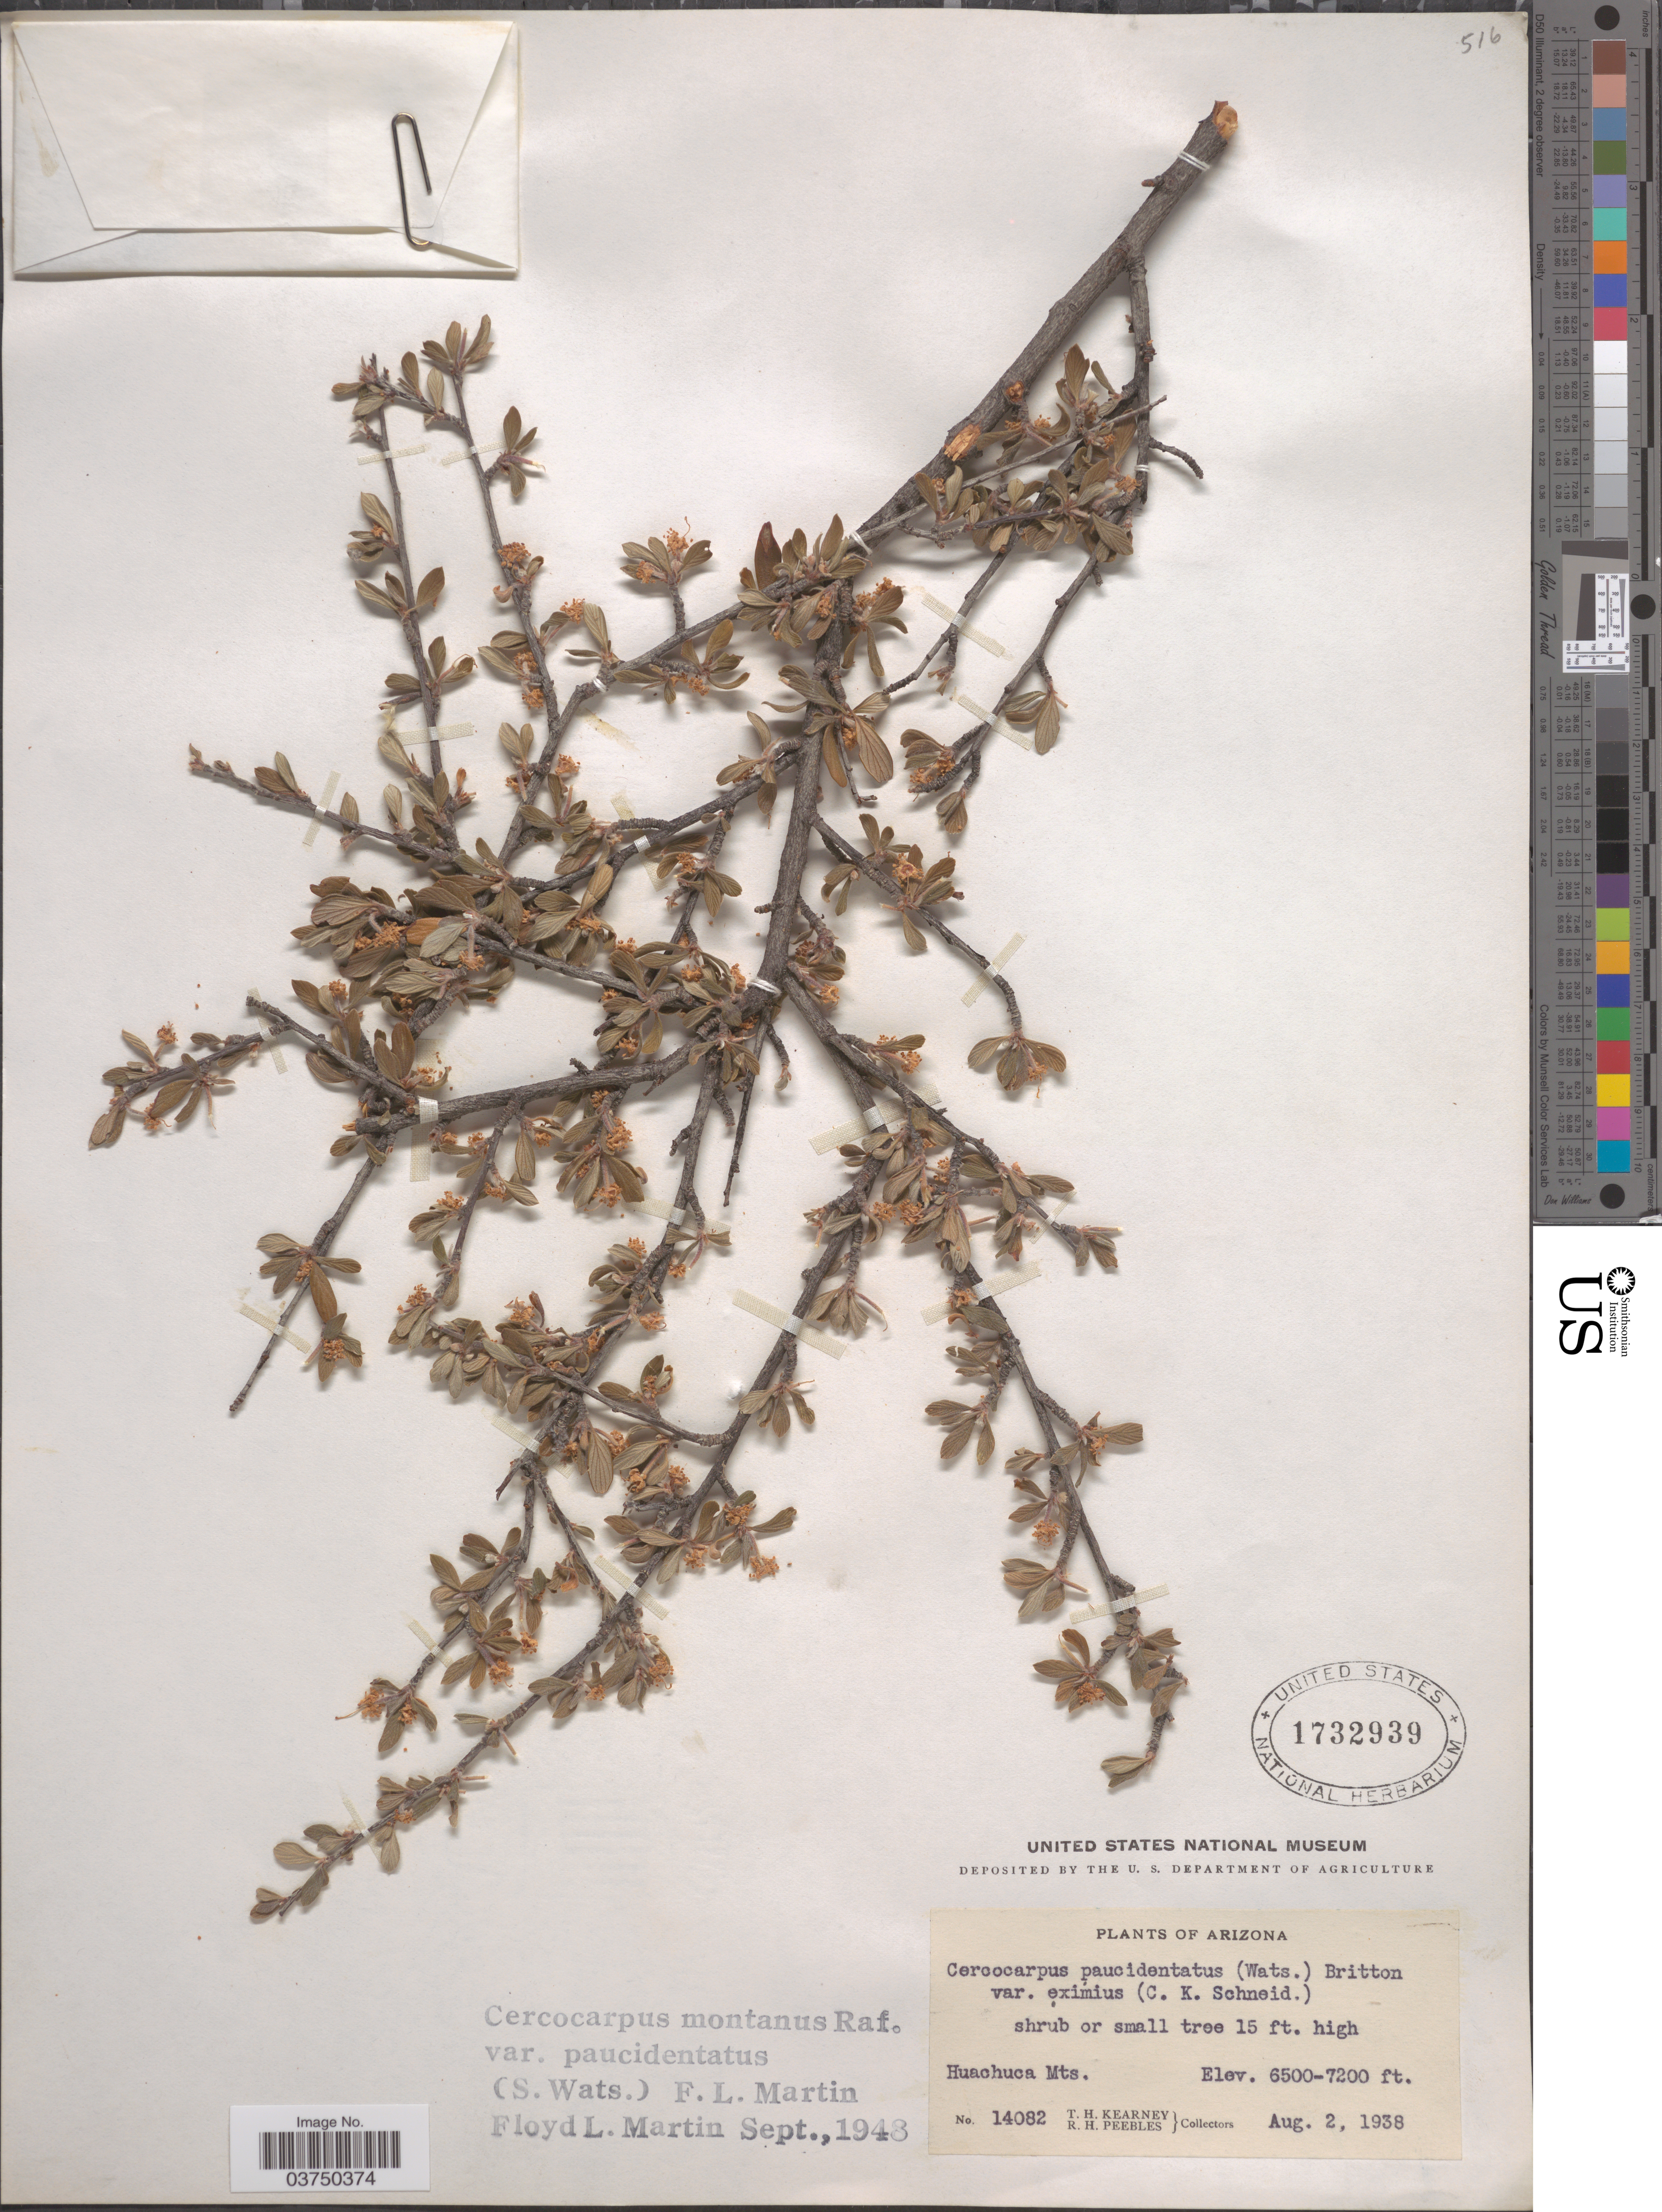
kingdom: Plantae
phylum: Tracheophyta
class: Magnoliopsida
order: Rosales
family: Rosaceae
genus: Cercocarpus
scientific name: Cercocarpus montanus var. paucidentatus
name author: (S. Watson) F.L. Martin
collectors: T. H. Kearney & R. H. Peebles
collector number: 14082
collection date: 1938-08-02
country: United States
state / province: Arizona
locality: Huachuca Mts.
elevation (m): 1981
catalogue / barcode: US 1732939